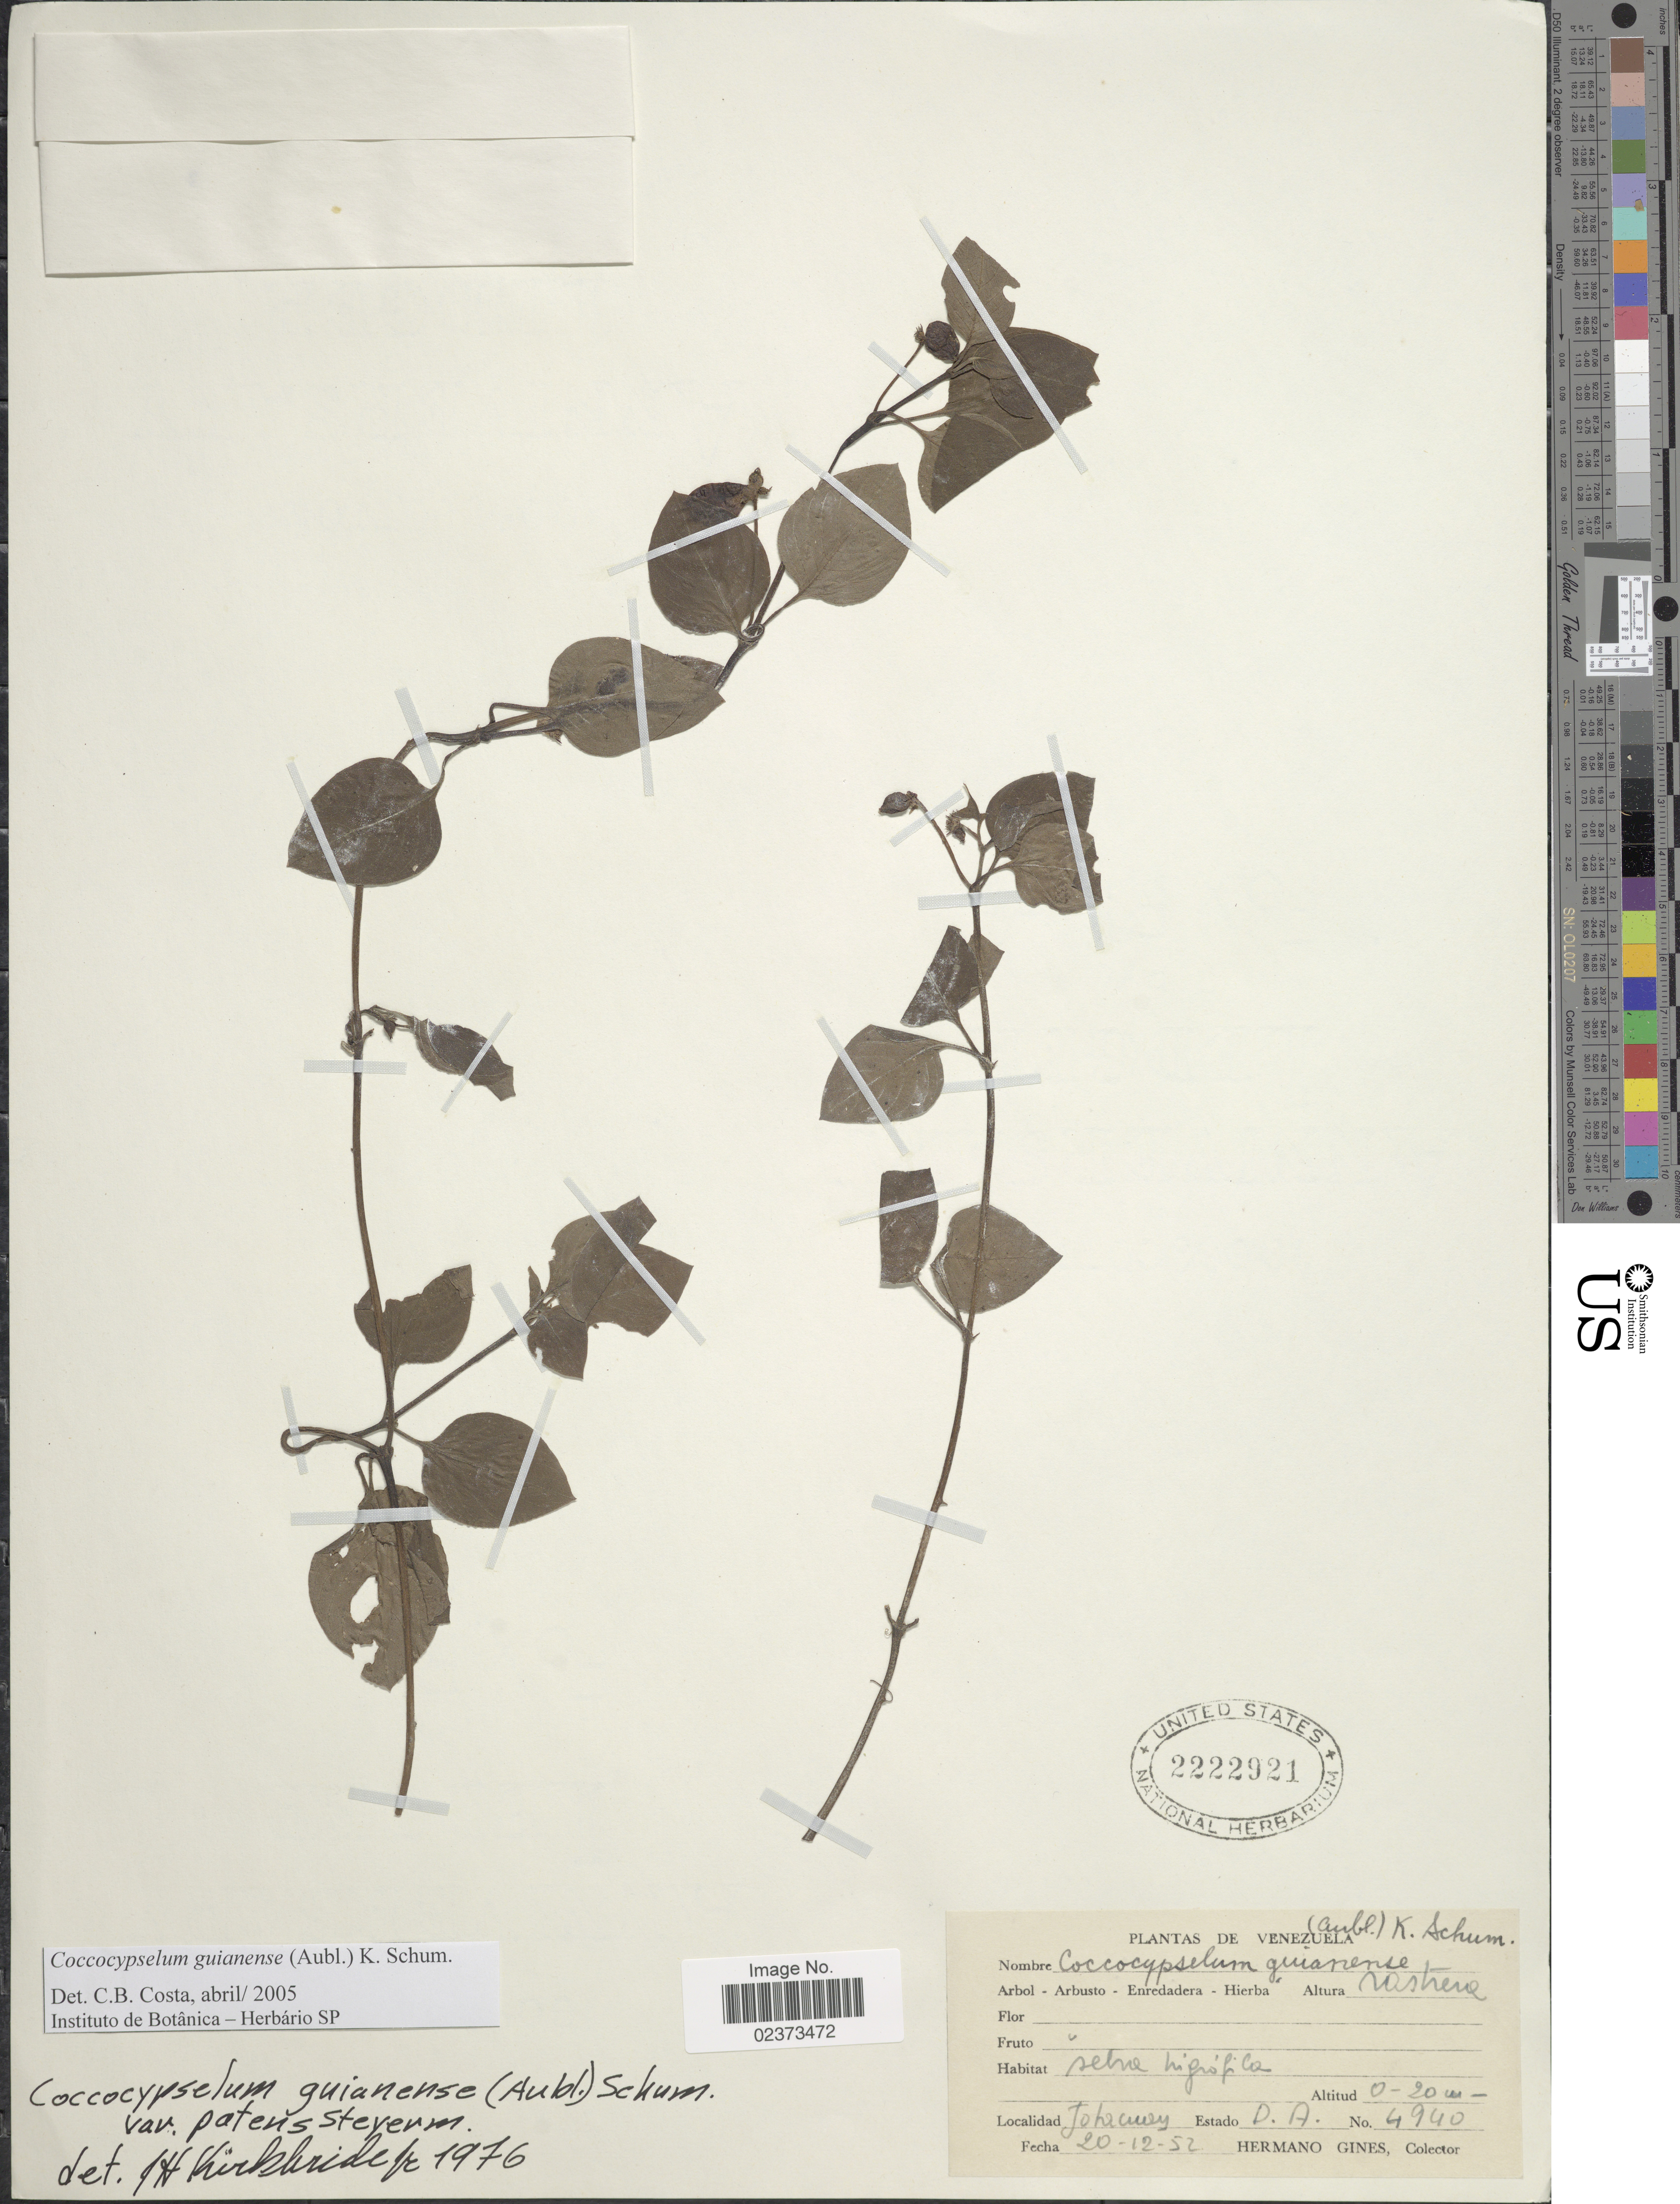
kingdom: Plantae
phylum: Tracheophyta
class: Magnoliopsida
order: Gentianales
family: Rubiaceae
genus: Coccocypselum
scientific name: Coccocypselum guianense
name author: (Aubl.) K. Schum.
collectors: Bro. Gines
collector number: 4940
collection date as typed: Transcribed d/m/y: 20/12/52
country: Venezuela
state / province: Delta Amacuro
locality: Jotocuzu, Estado D.A.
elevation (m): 0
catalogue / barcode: US 2222921